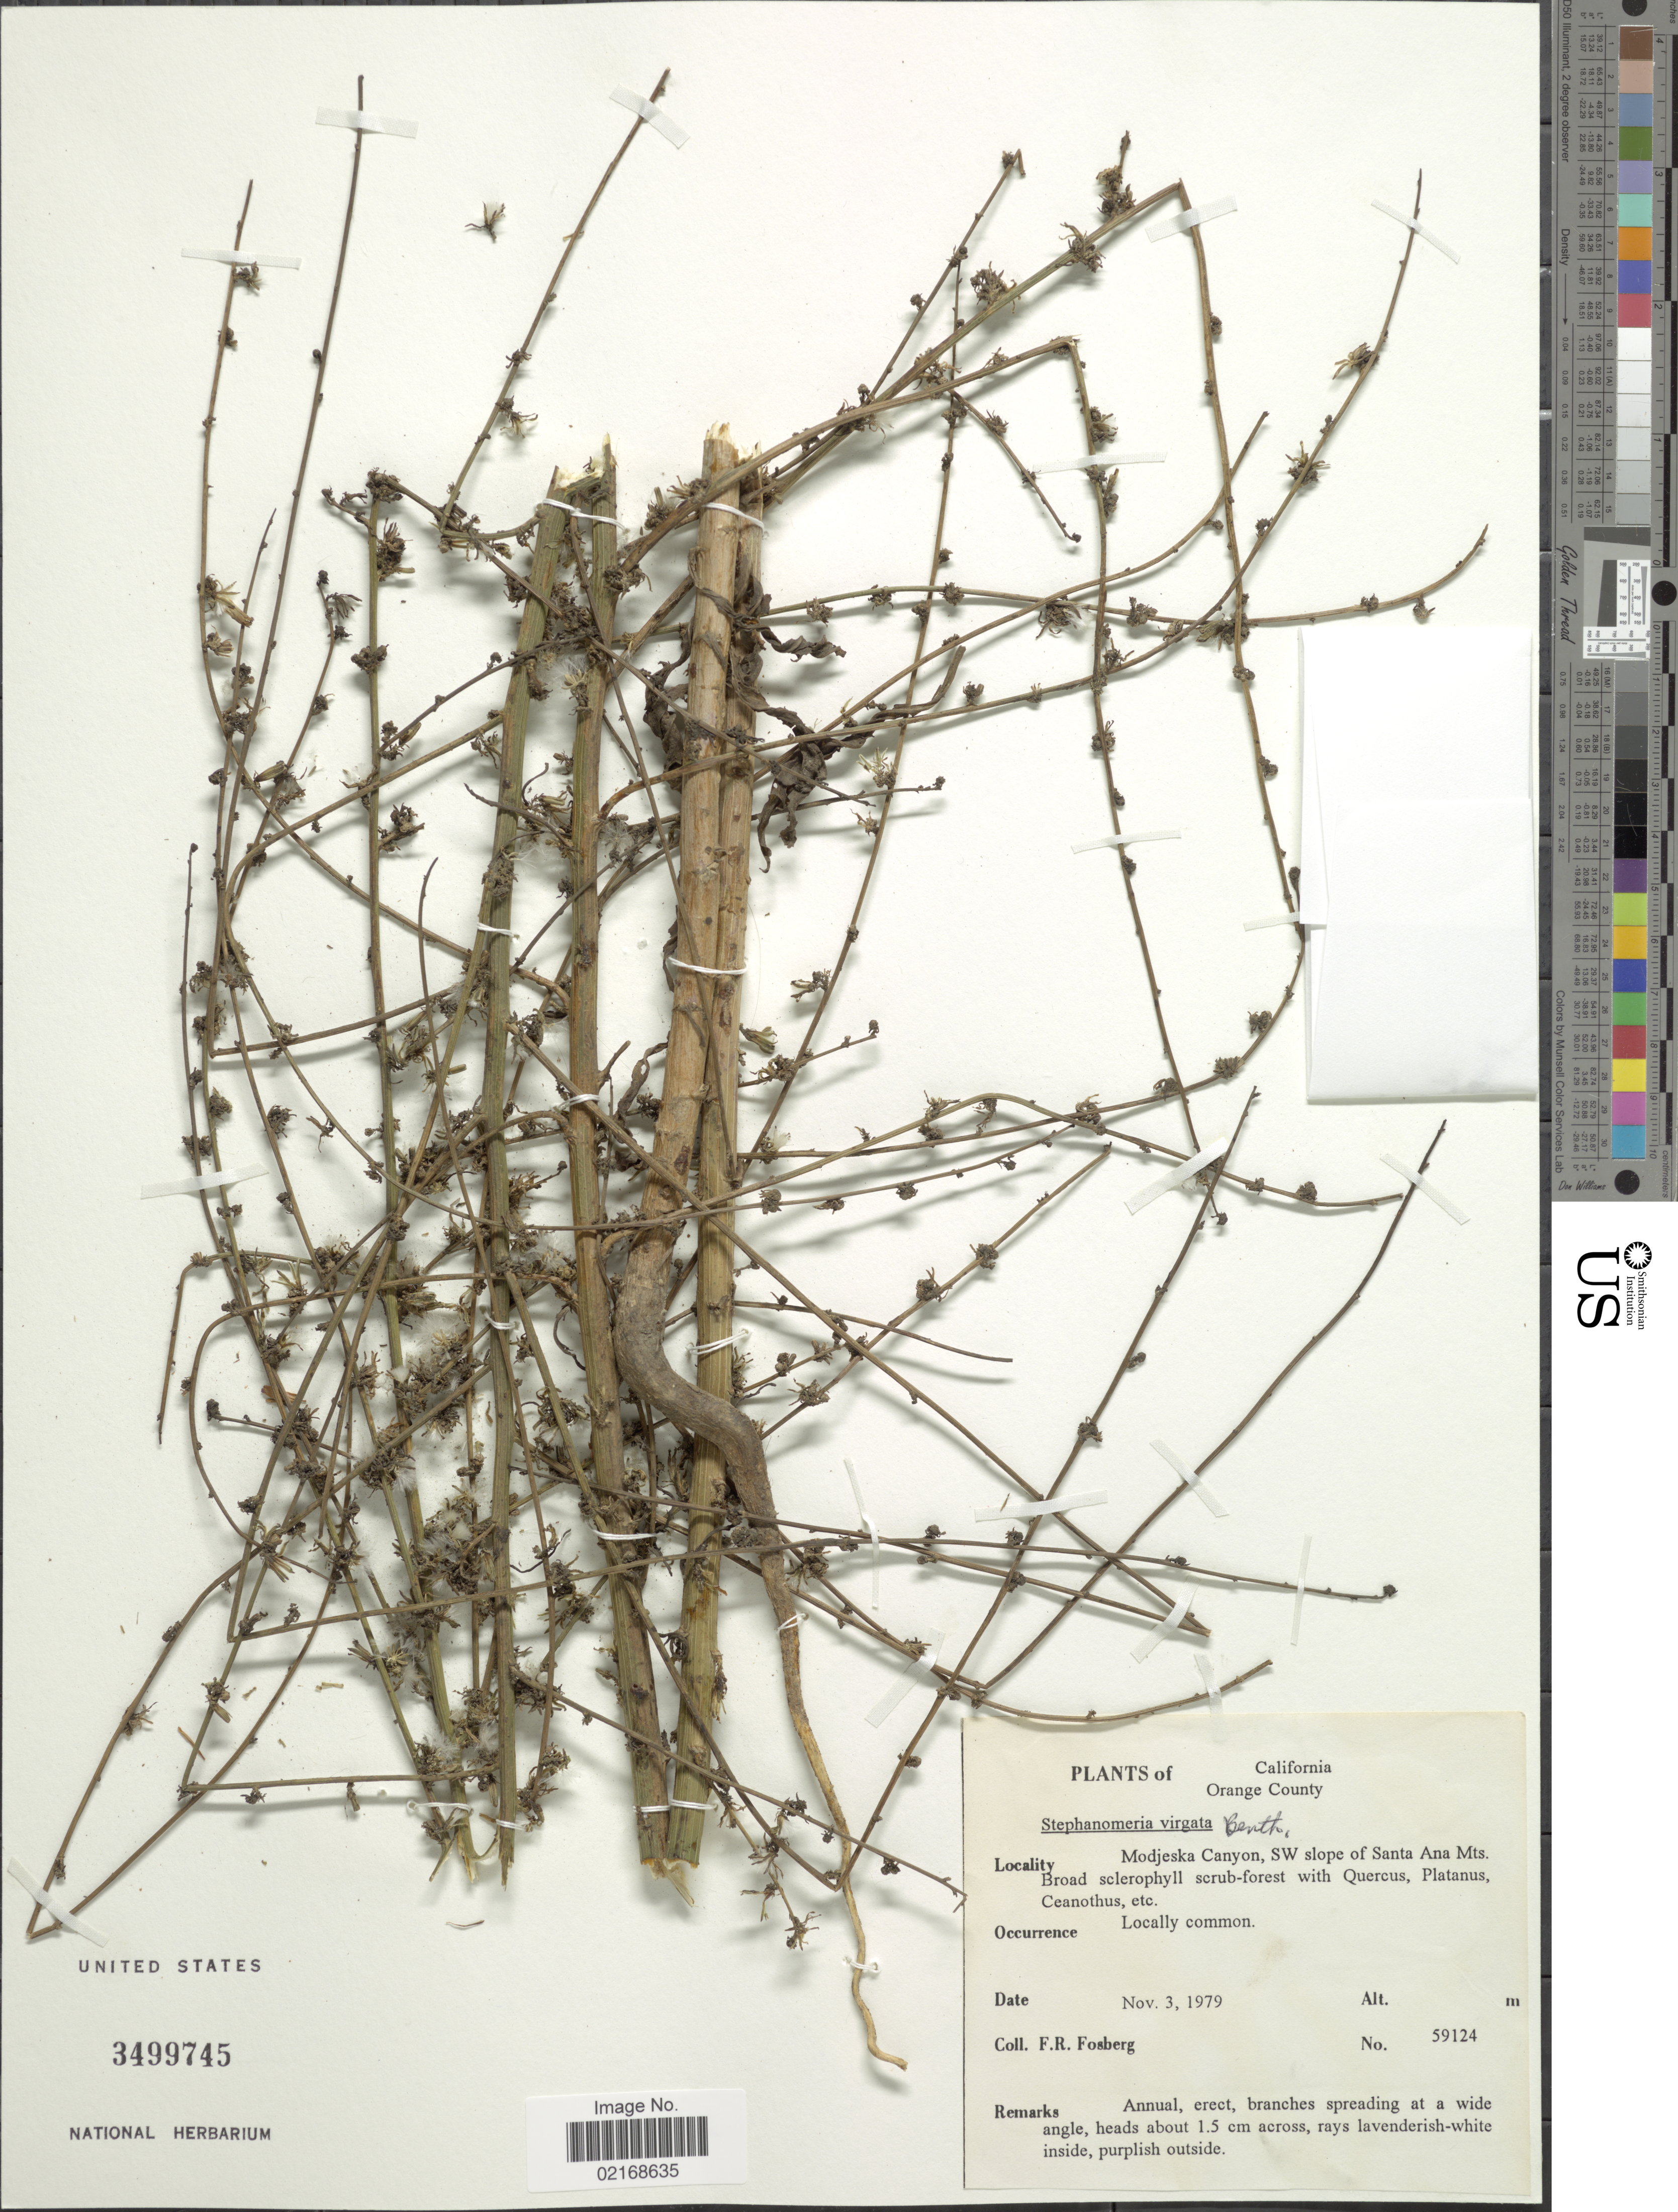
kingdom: Plantae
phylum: Tracheophyta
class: Magnoliopsida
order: Asterales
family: Asteraceae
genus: Stephanomeria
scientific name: Stephanomeria virgata subsp. virgata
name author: Benth.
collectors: F. R. Fosberg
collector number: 59124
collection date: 1979-11-03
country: United States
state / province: California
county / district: Orange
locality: Orange County, Modjeska Canyon, SW slope of Santa Ana Mts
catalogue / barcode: US 3499745